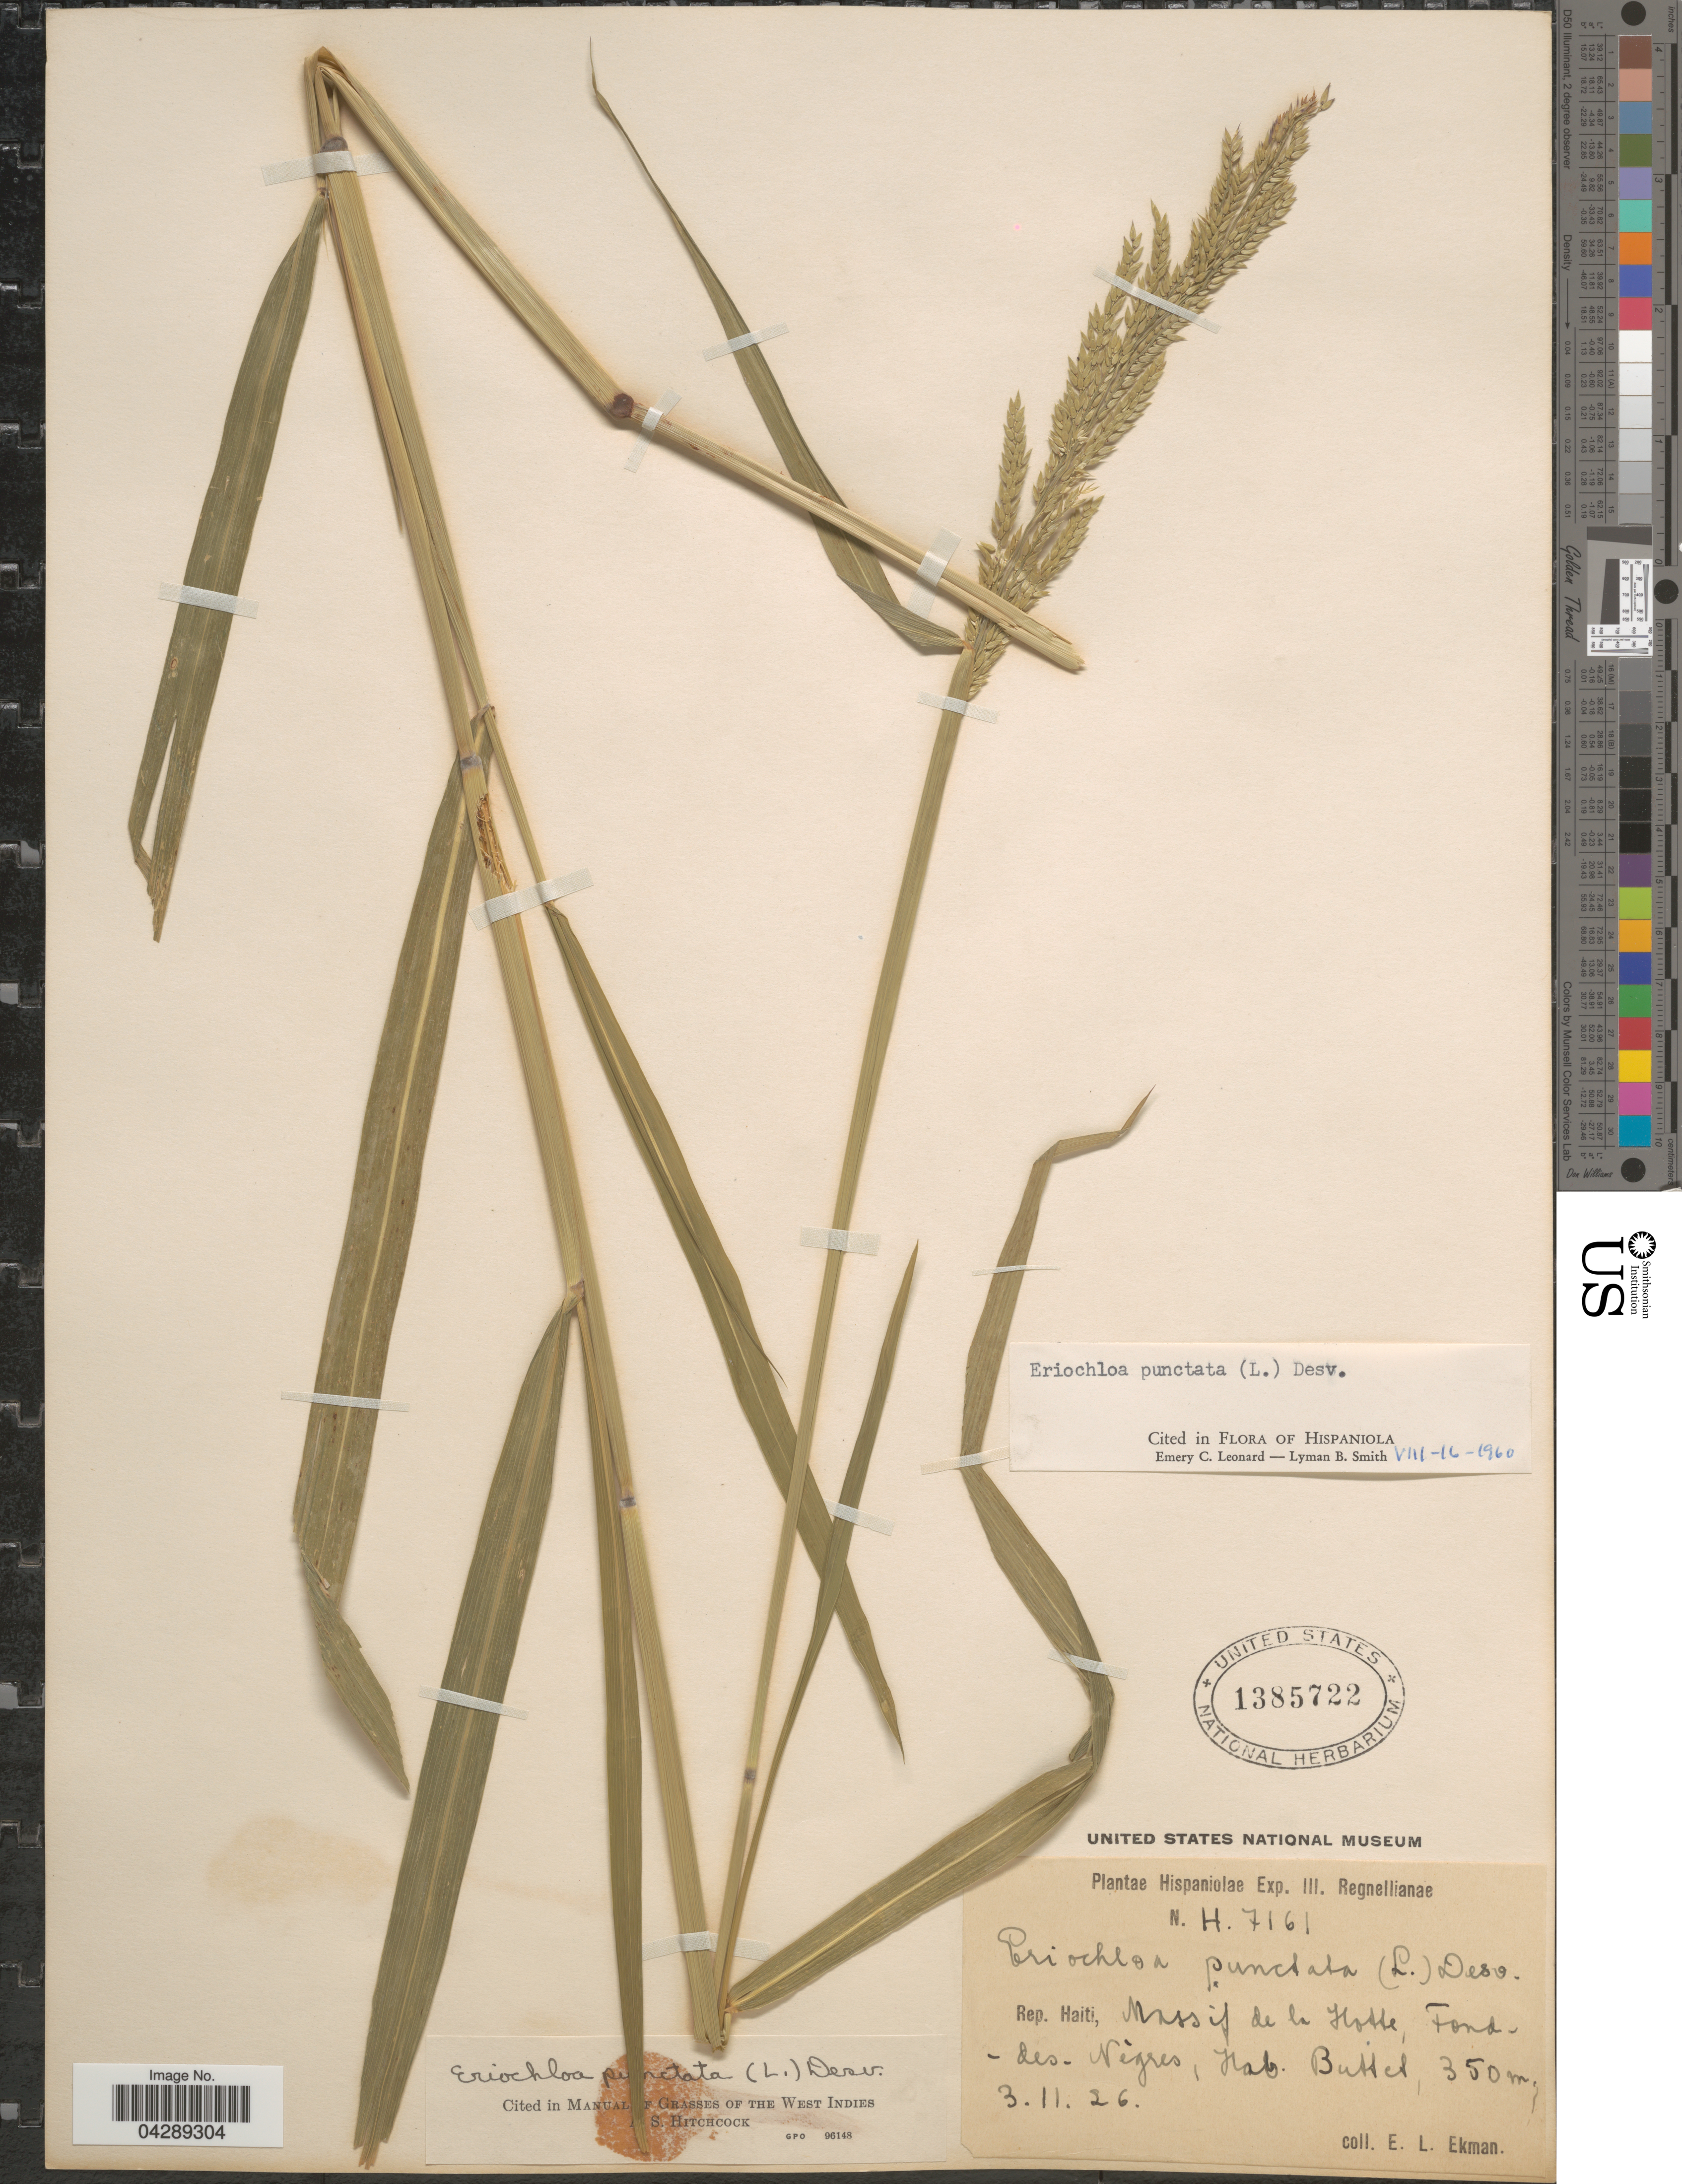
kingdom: Plantae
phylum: Tracheophyta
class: Liliopsida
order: Poales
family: Poaceae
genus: Eriochloa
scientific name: Eriochloa punctata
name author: (L.) Desv. ex Ham.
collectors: E. L. Ekman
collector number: H7161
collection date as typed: Transcribed d/m/y: 3/11/26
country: Haiti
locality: Hispaniolae Exp. III. Regnellianae. Rep. Haiti, Massif de la Hatte, Fondes-Négres.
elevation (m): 350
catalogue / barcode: US 1385722